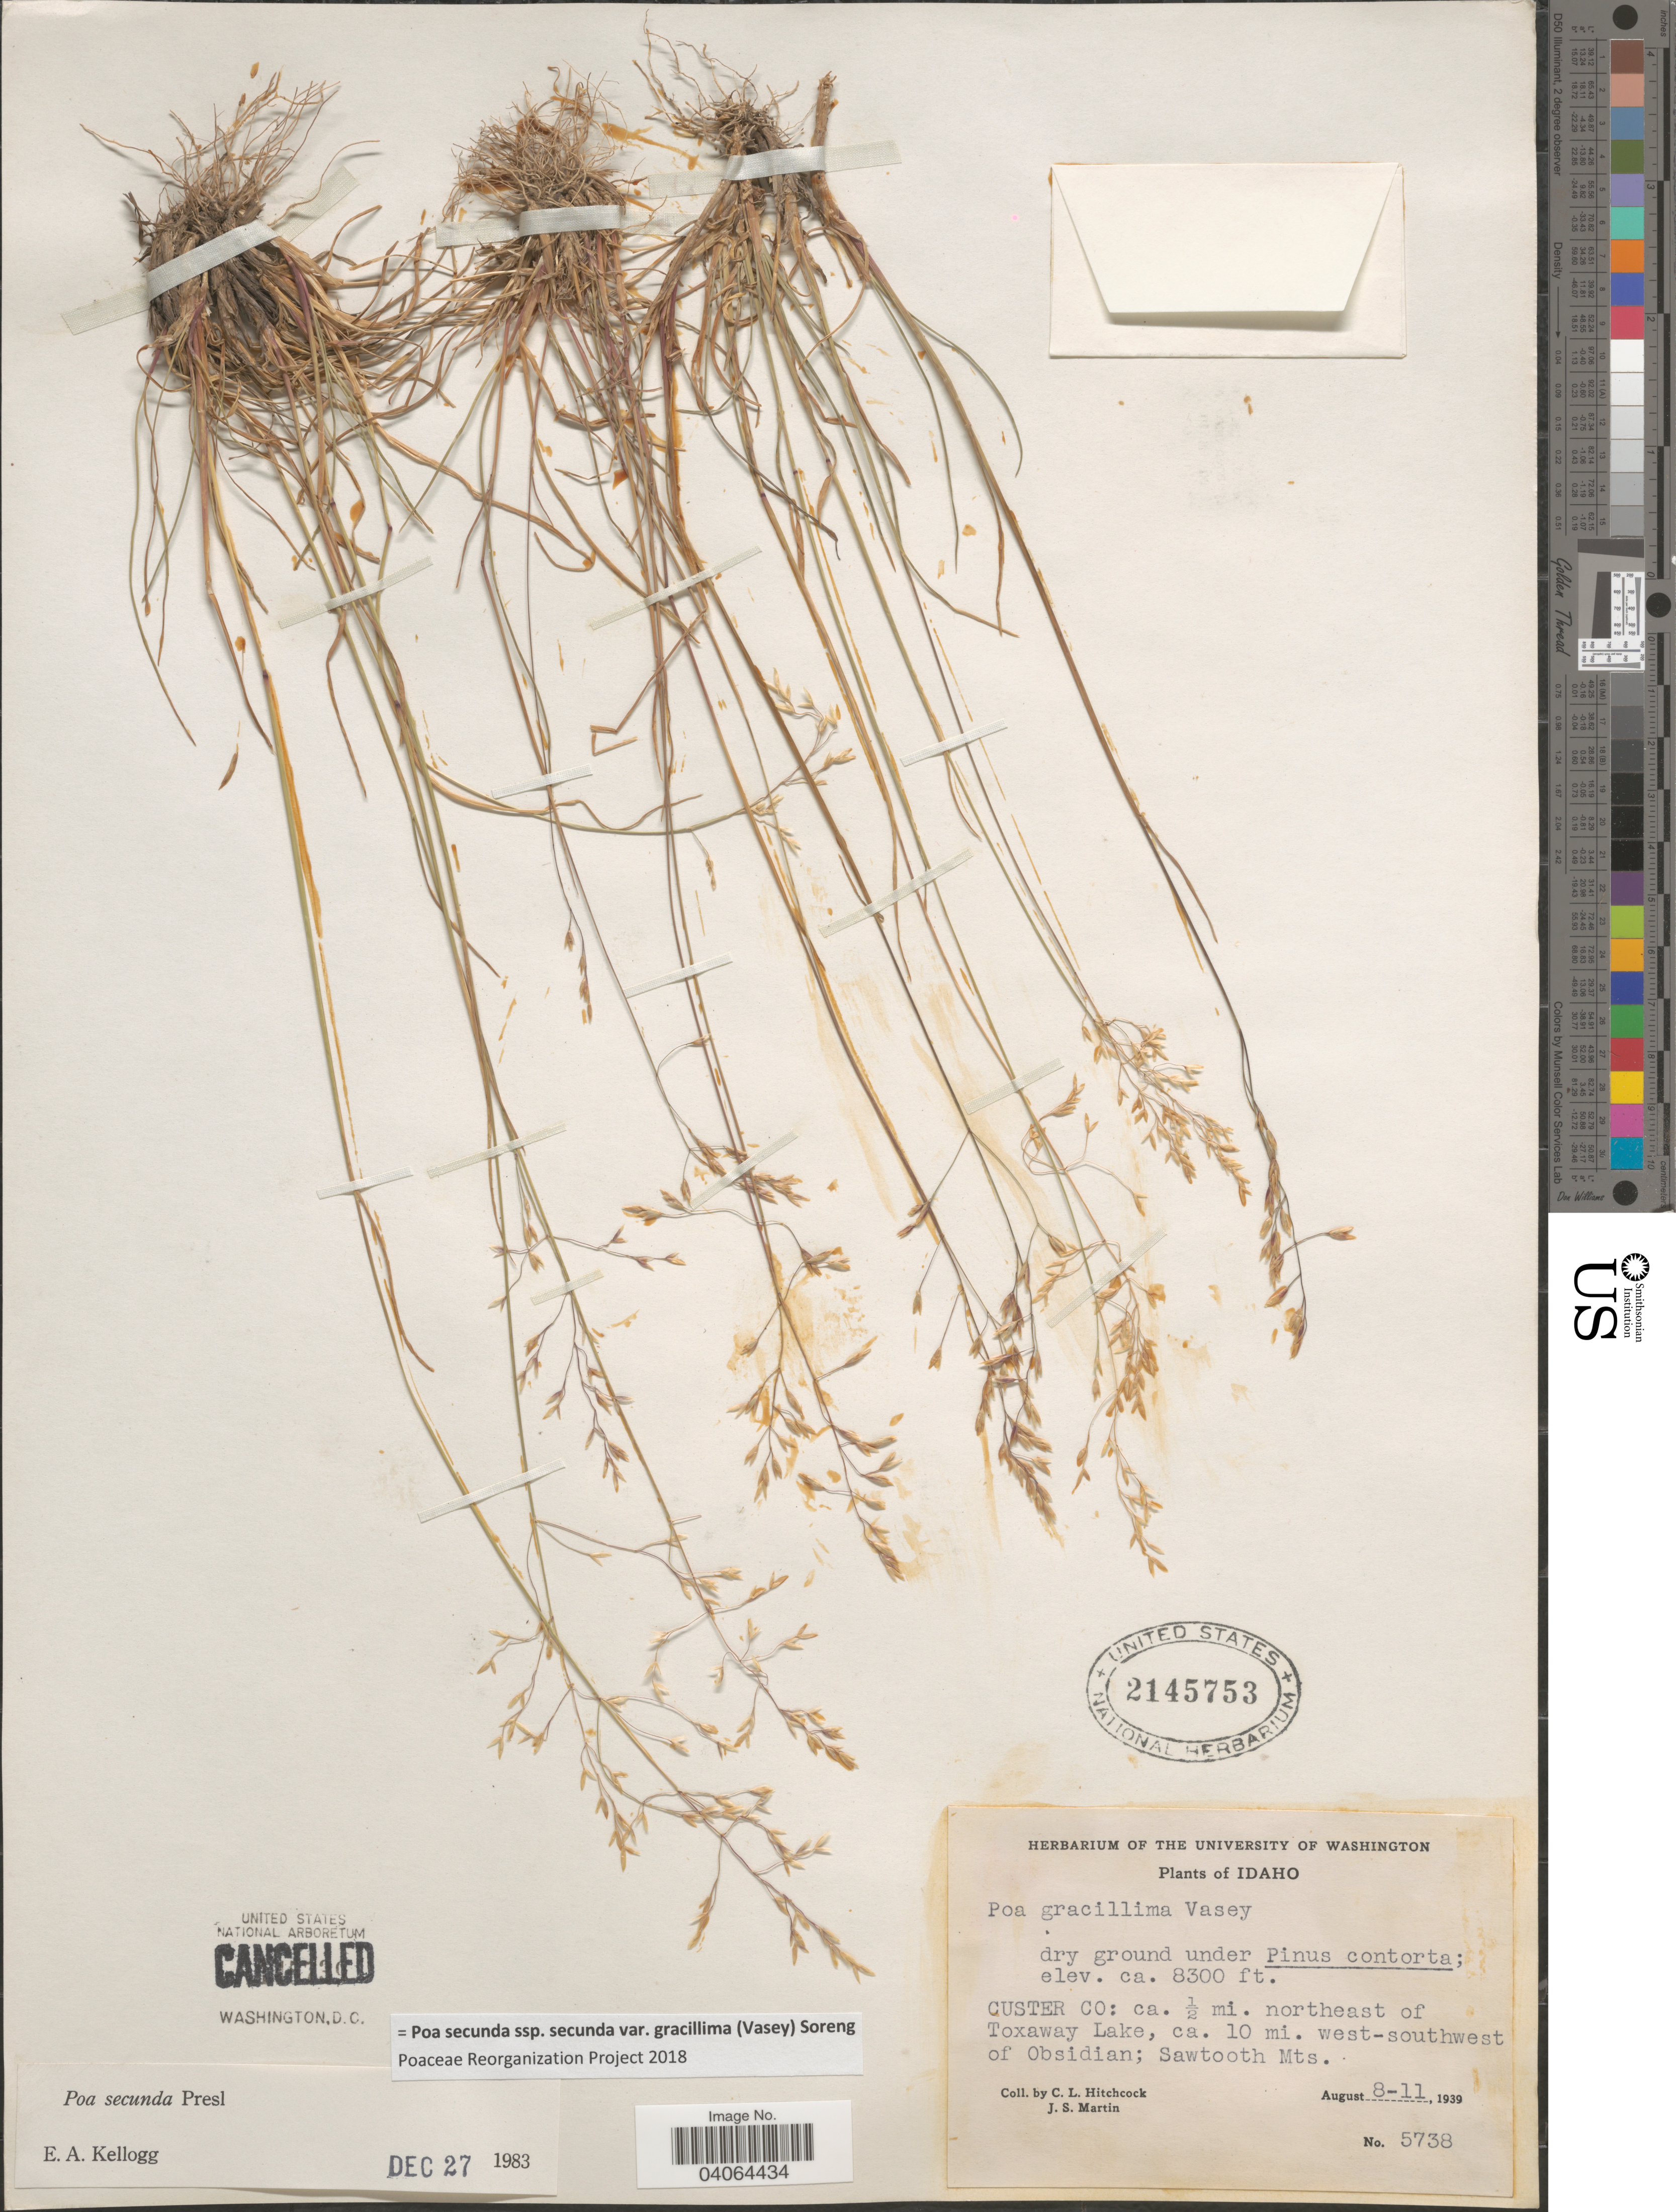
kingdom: Plantae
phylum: Tracheophyta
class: Liliopsida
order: Poales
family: Poaceae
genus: Poa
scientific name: Poa secunda subsp. secunda var. gracillima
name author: (Vasey) Soreng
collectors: C. L. Hitchcock & J. S. Martin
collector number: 5738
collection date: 1939-08-11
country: United States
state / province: Idaho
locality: Custer Co: ca. ½ mi. northeast of Toxaway Lake, ca. 10 mi. west-southwest of Obsidian; Sawtooth Mts.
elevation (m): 2530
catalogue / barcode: US 2145753